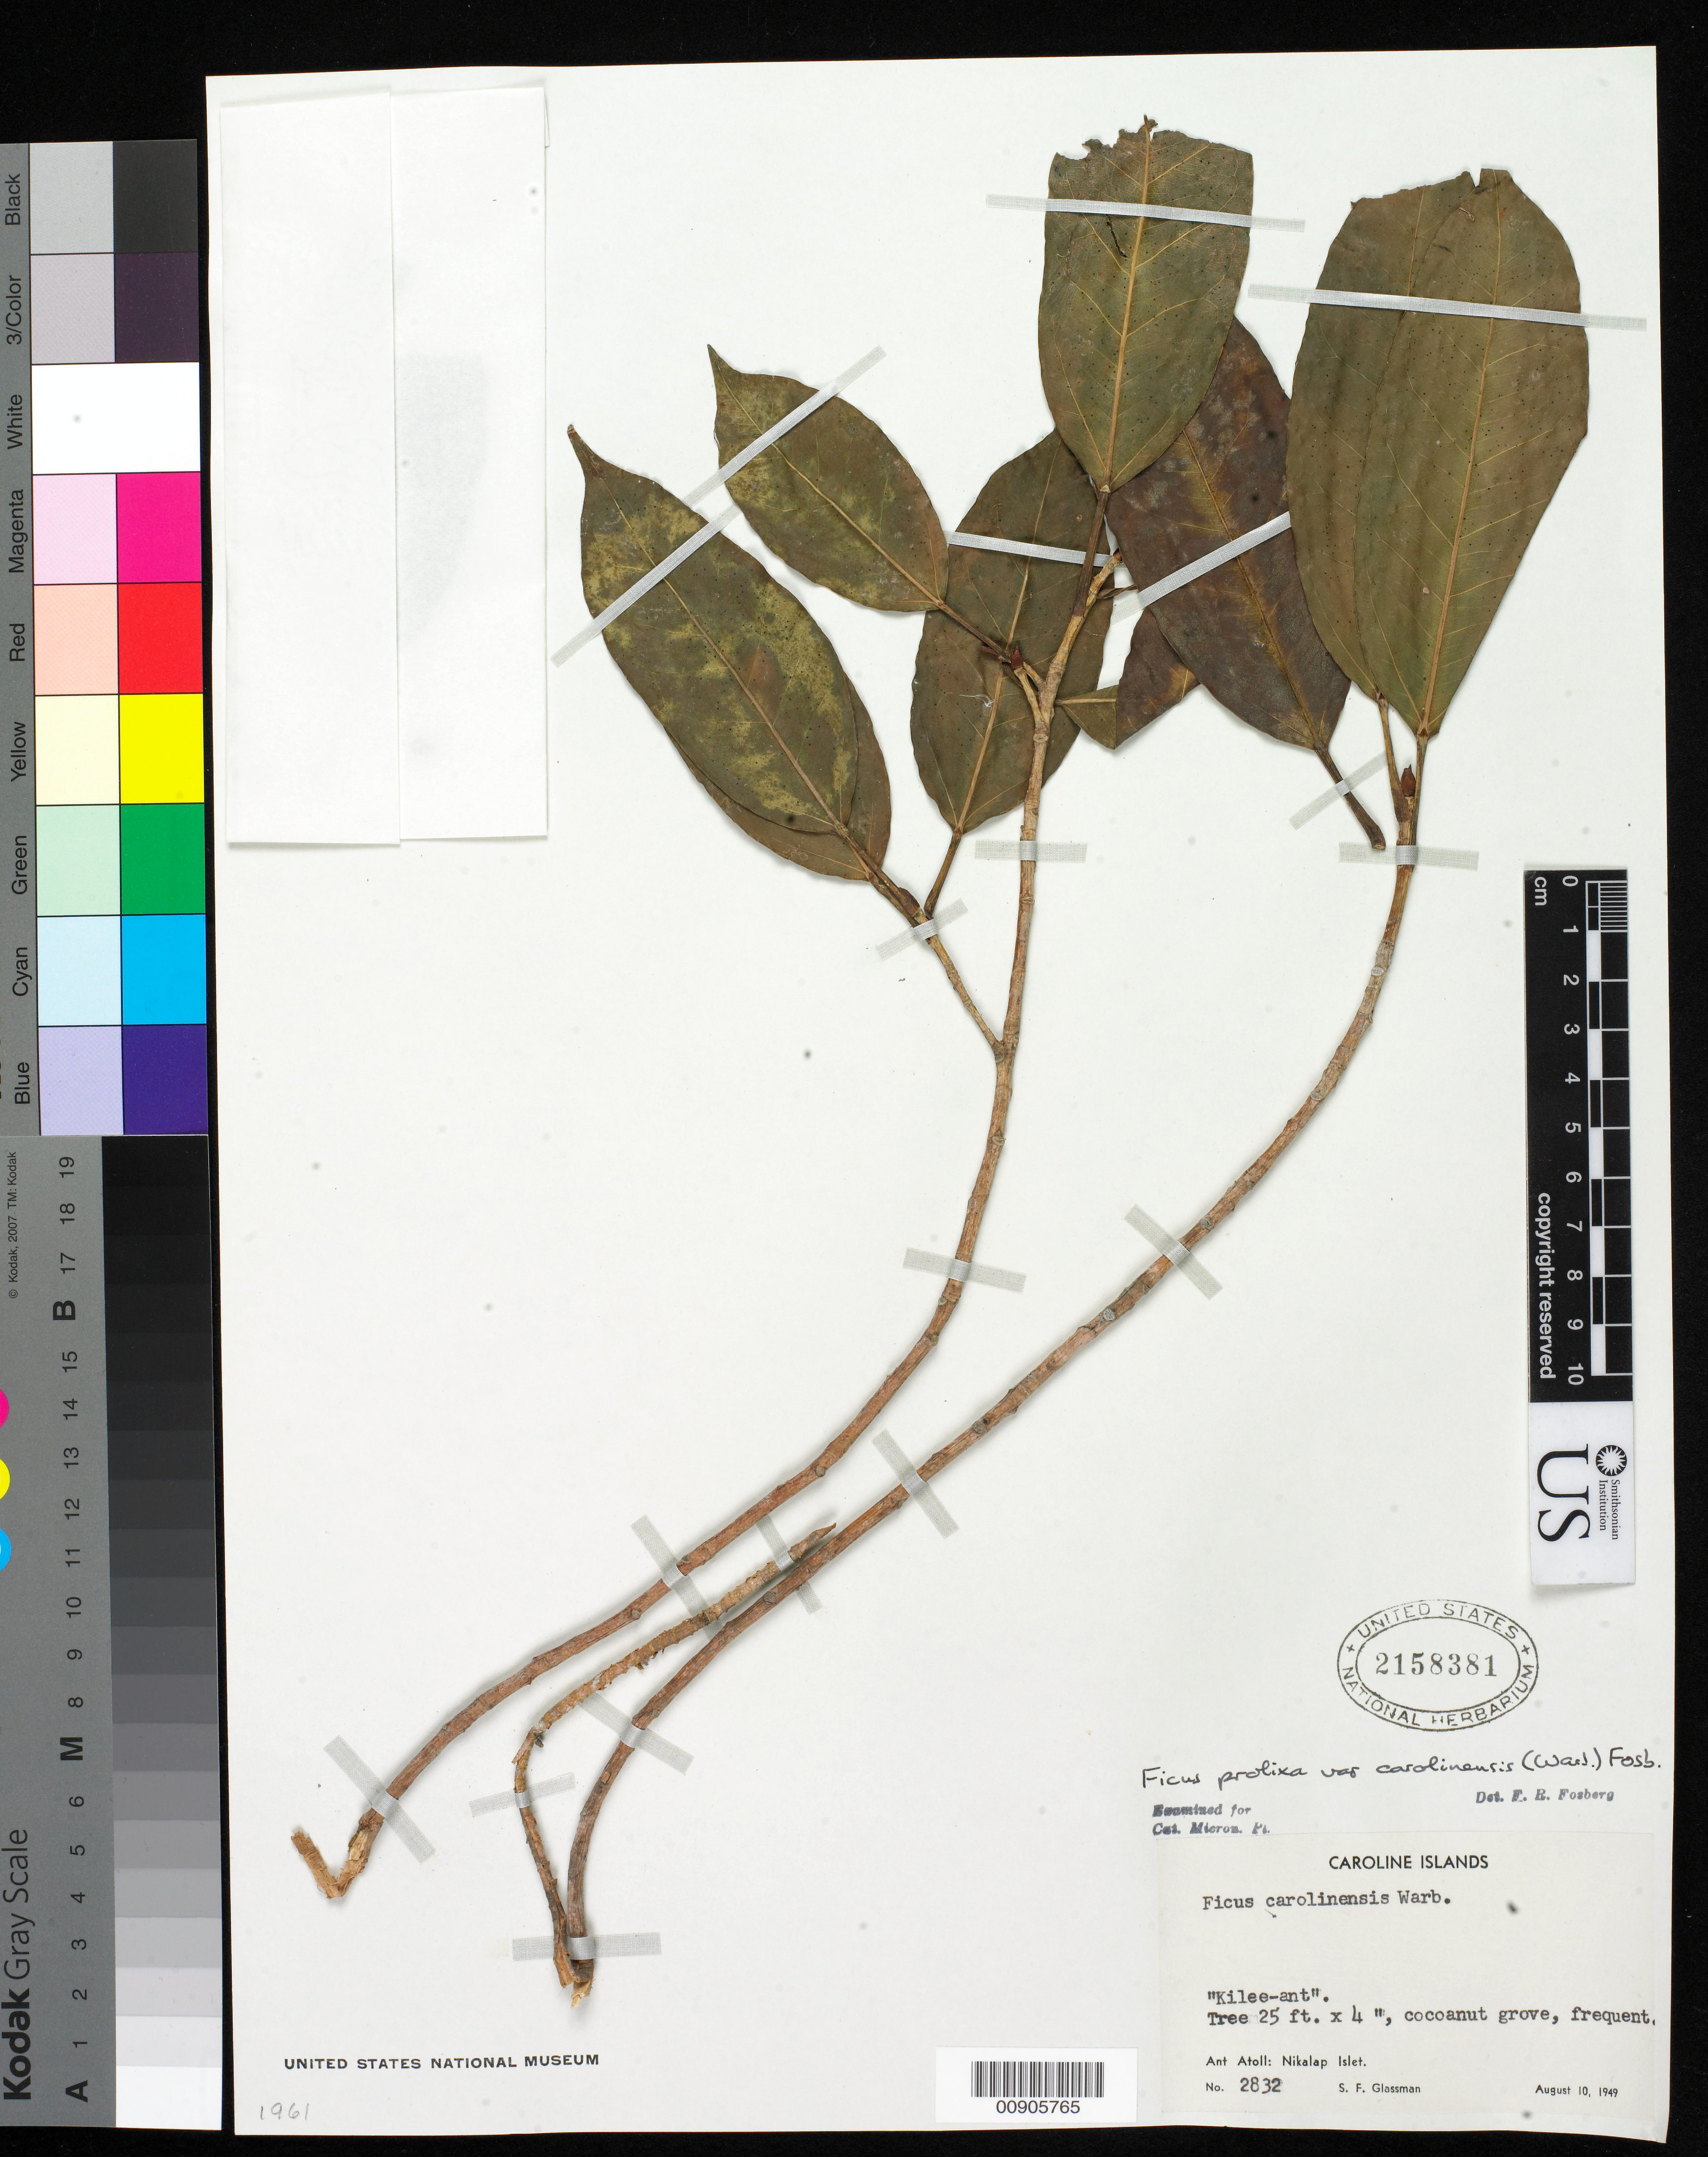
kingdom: Plantae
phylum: Tracheophyta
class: Magnoliopsida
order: Rosales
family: Moraceae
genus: Ficus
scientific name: Ficus prolixa var. carolinensis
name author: (Warb.) Fosberg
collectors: S. F. Glassman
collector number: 2832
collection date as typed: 10 Aug 1949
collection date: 1949-08-10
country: Micronesia, Federated States of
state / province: Pohnpei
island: Ant Atoll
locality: Nikalap Islet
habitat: coconut grove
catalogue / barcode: US 2158381